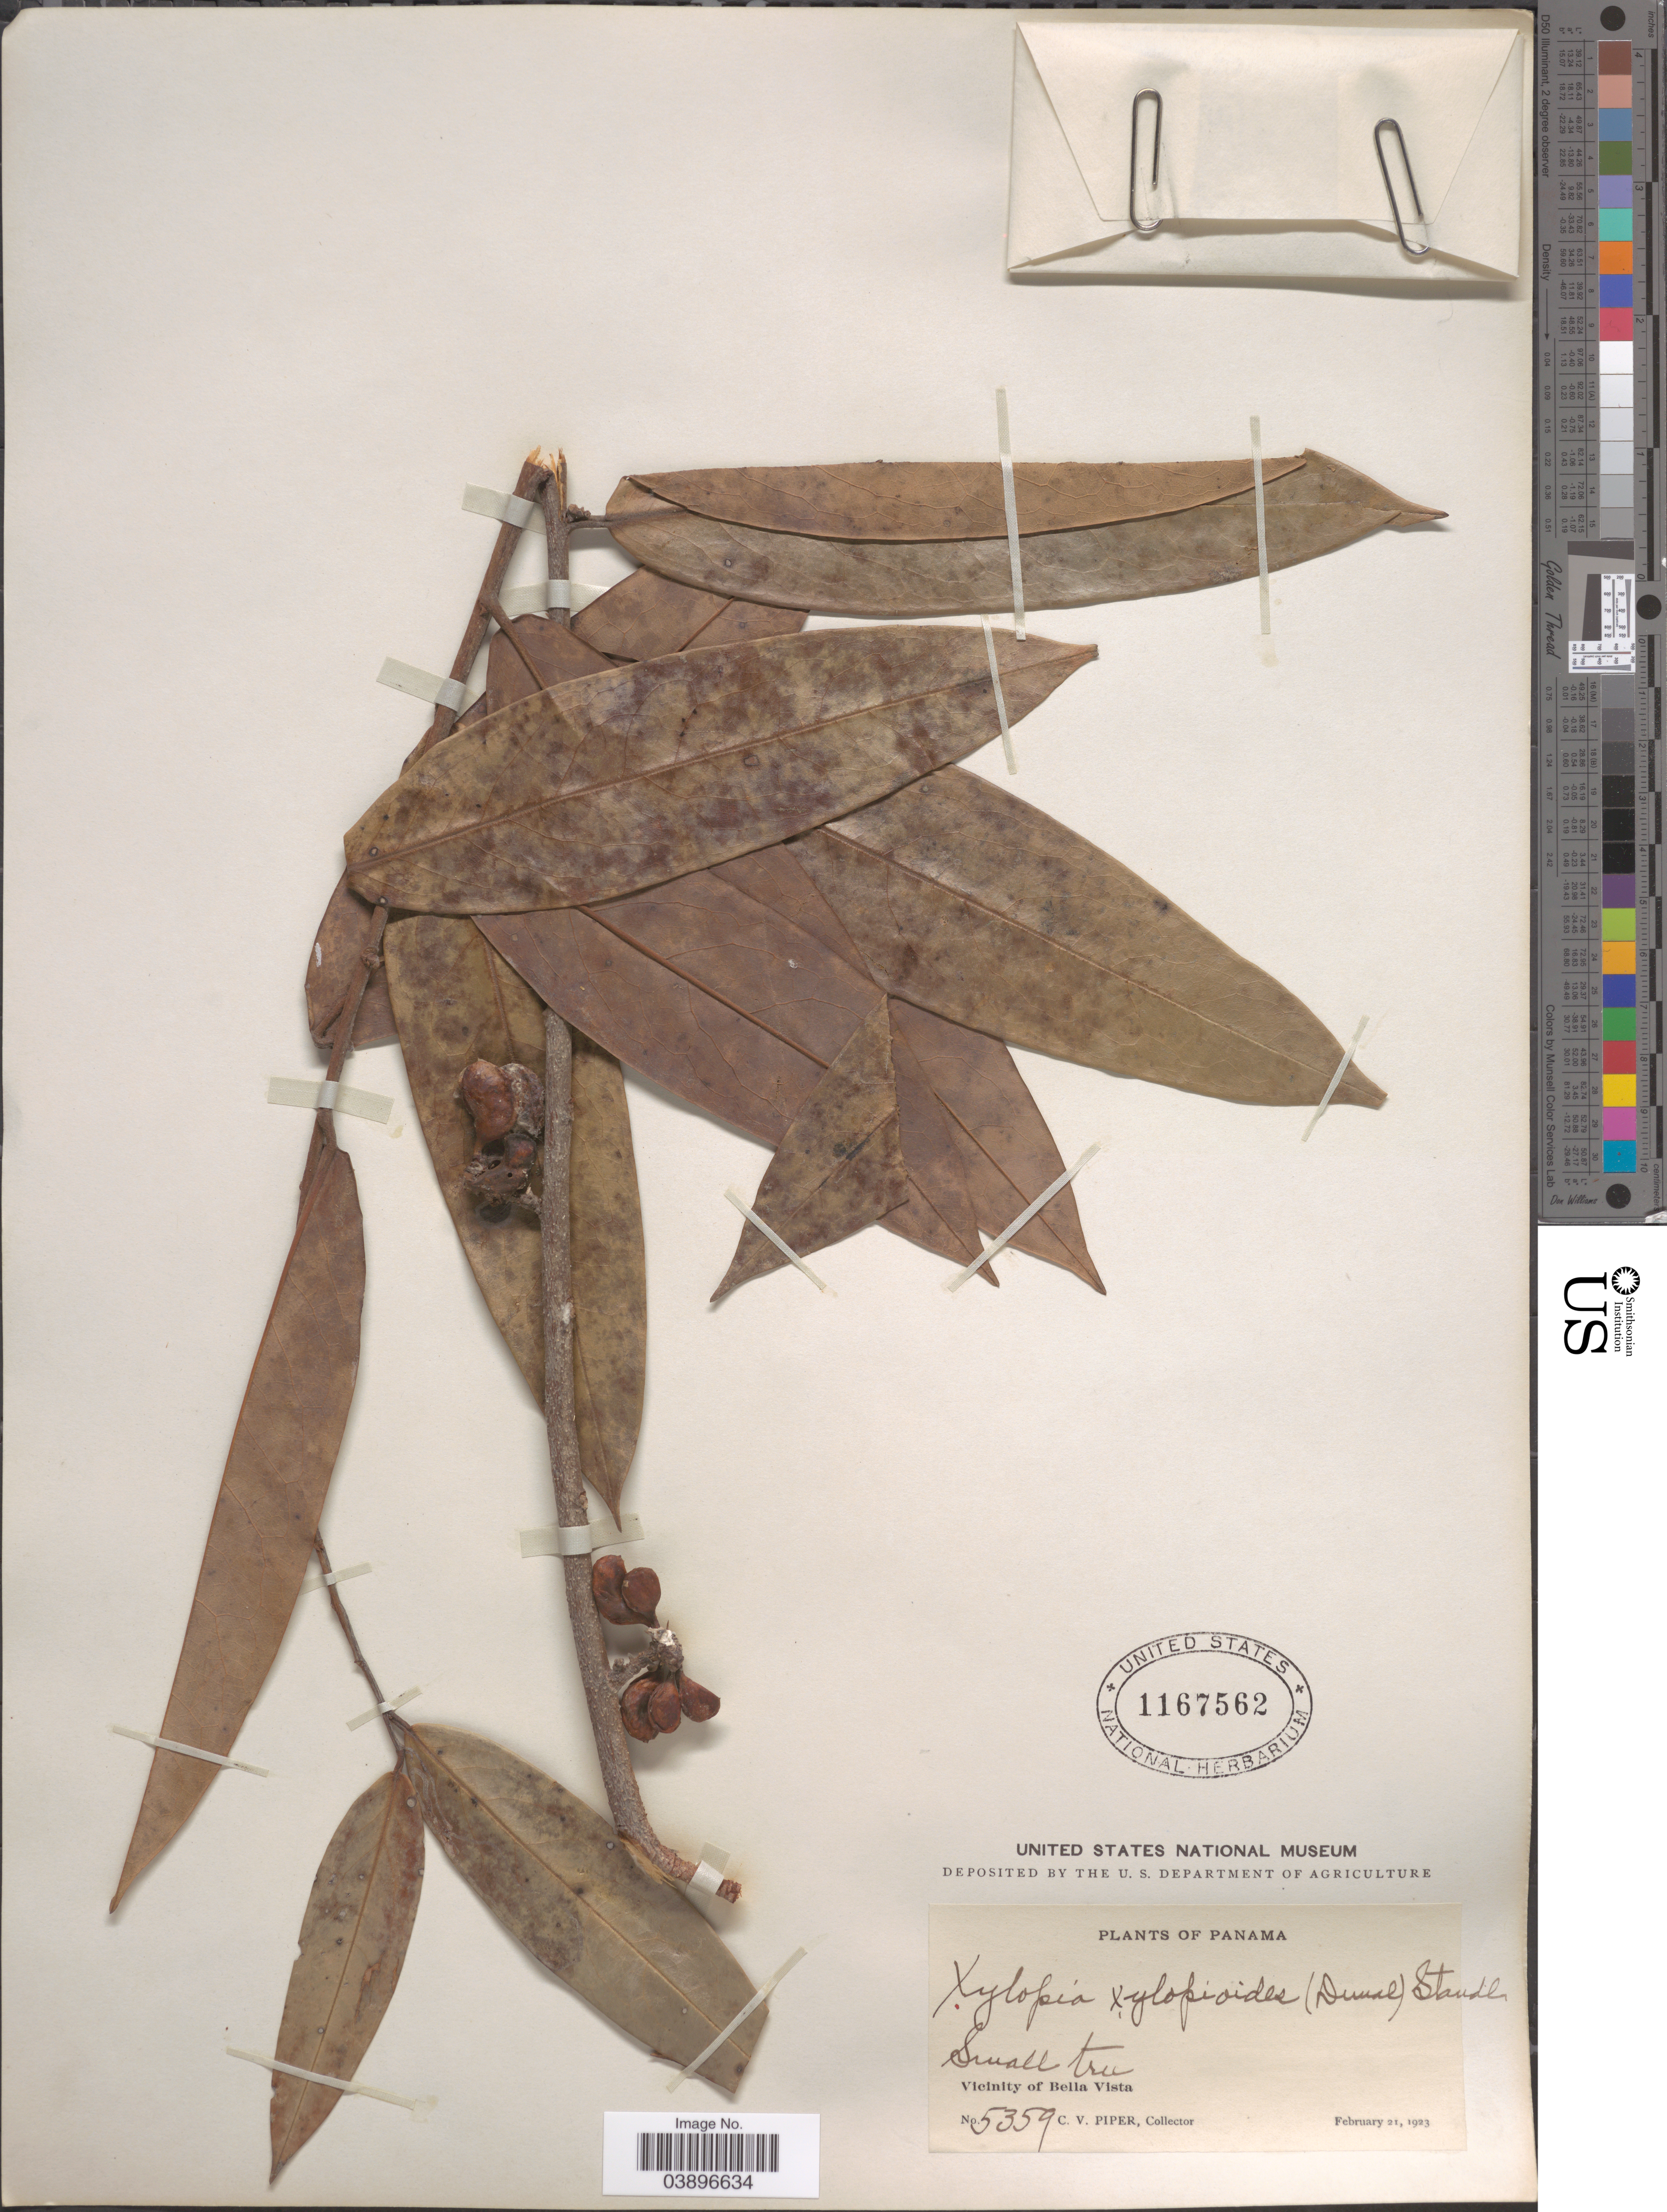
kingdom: Plantae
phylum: Tracheophyta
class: Magnoliopsida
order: Magnoliales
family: Annonaceae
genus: Xylopia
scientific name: Xylopia aromatica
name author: (Lam.) Mart.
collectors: C. V. Piper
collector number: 5359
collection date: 1923-02-21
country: Panama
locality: Vicinity of Bella Vista.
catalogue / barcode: US 1167562